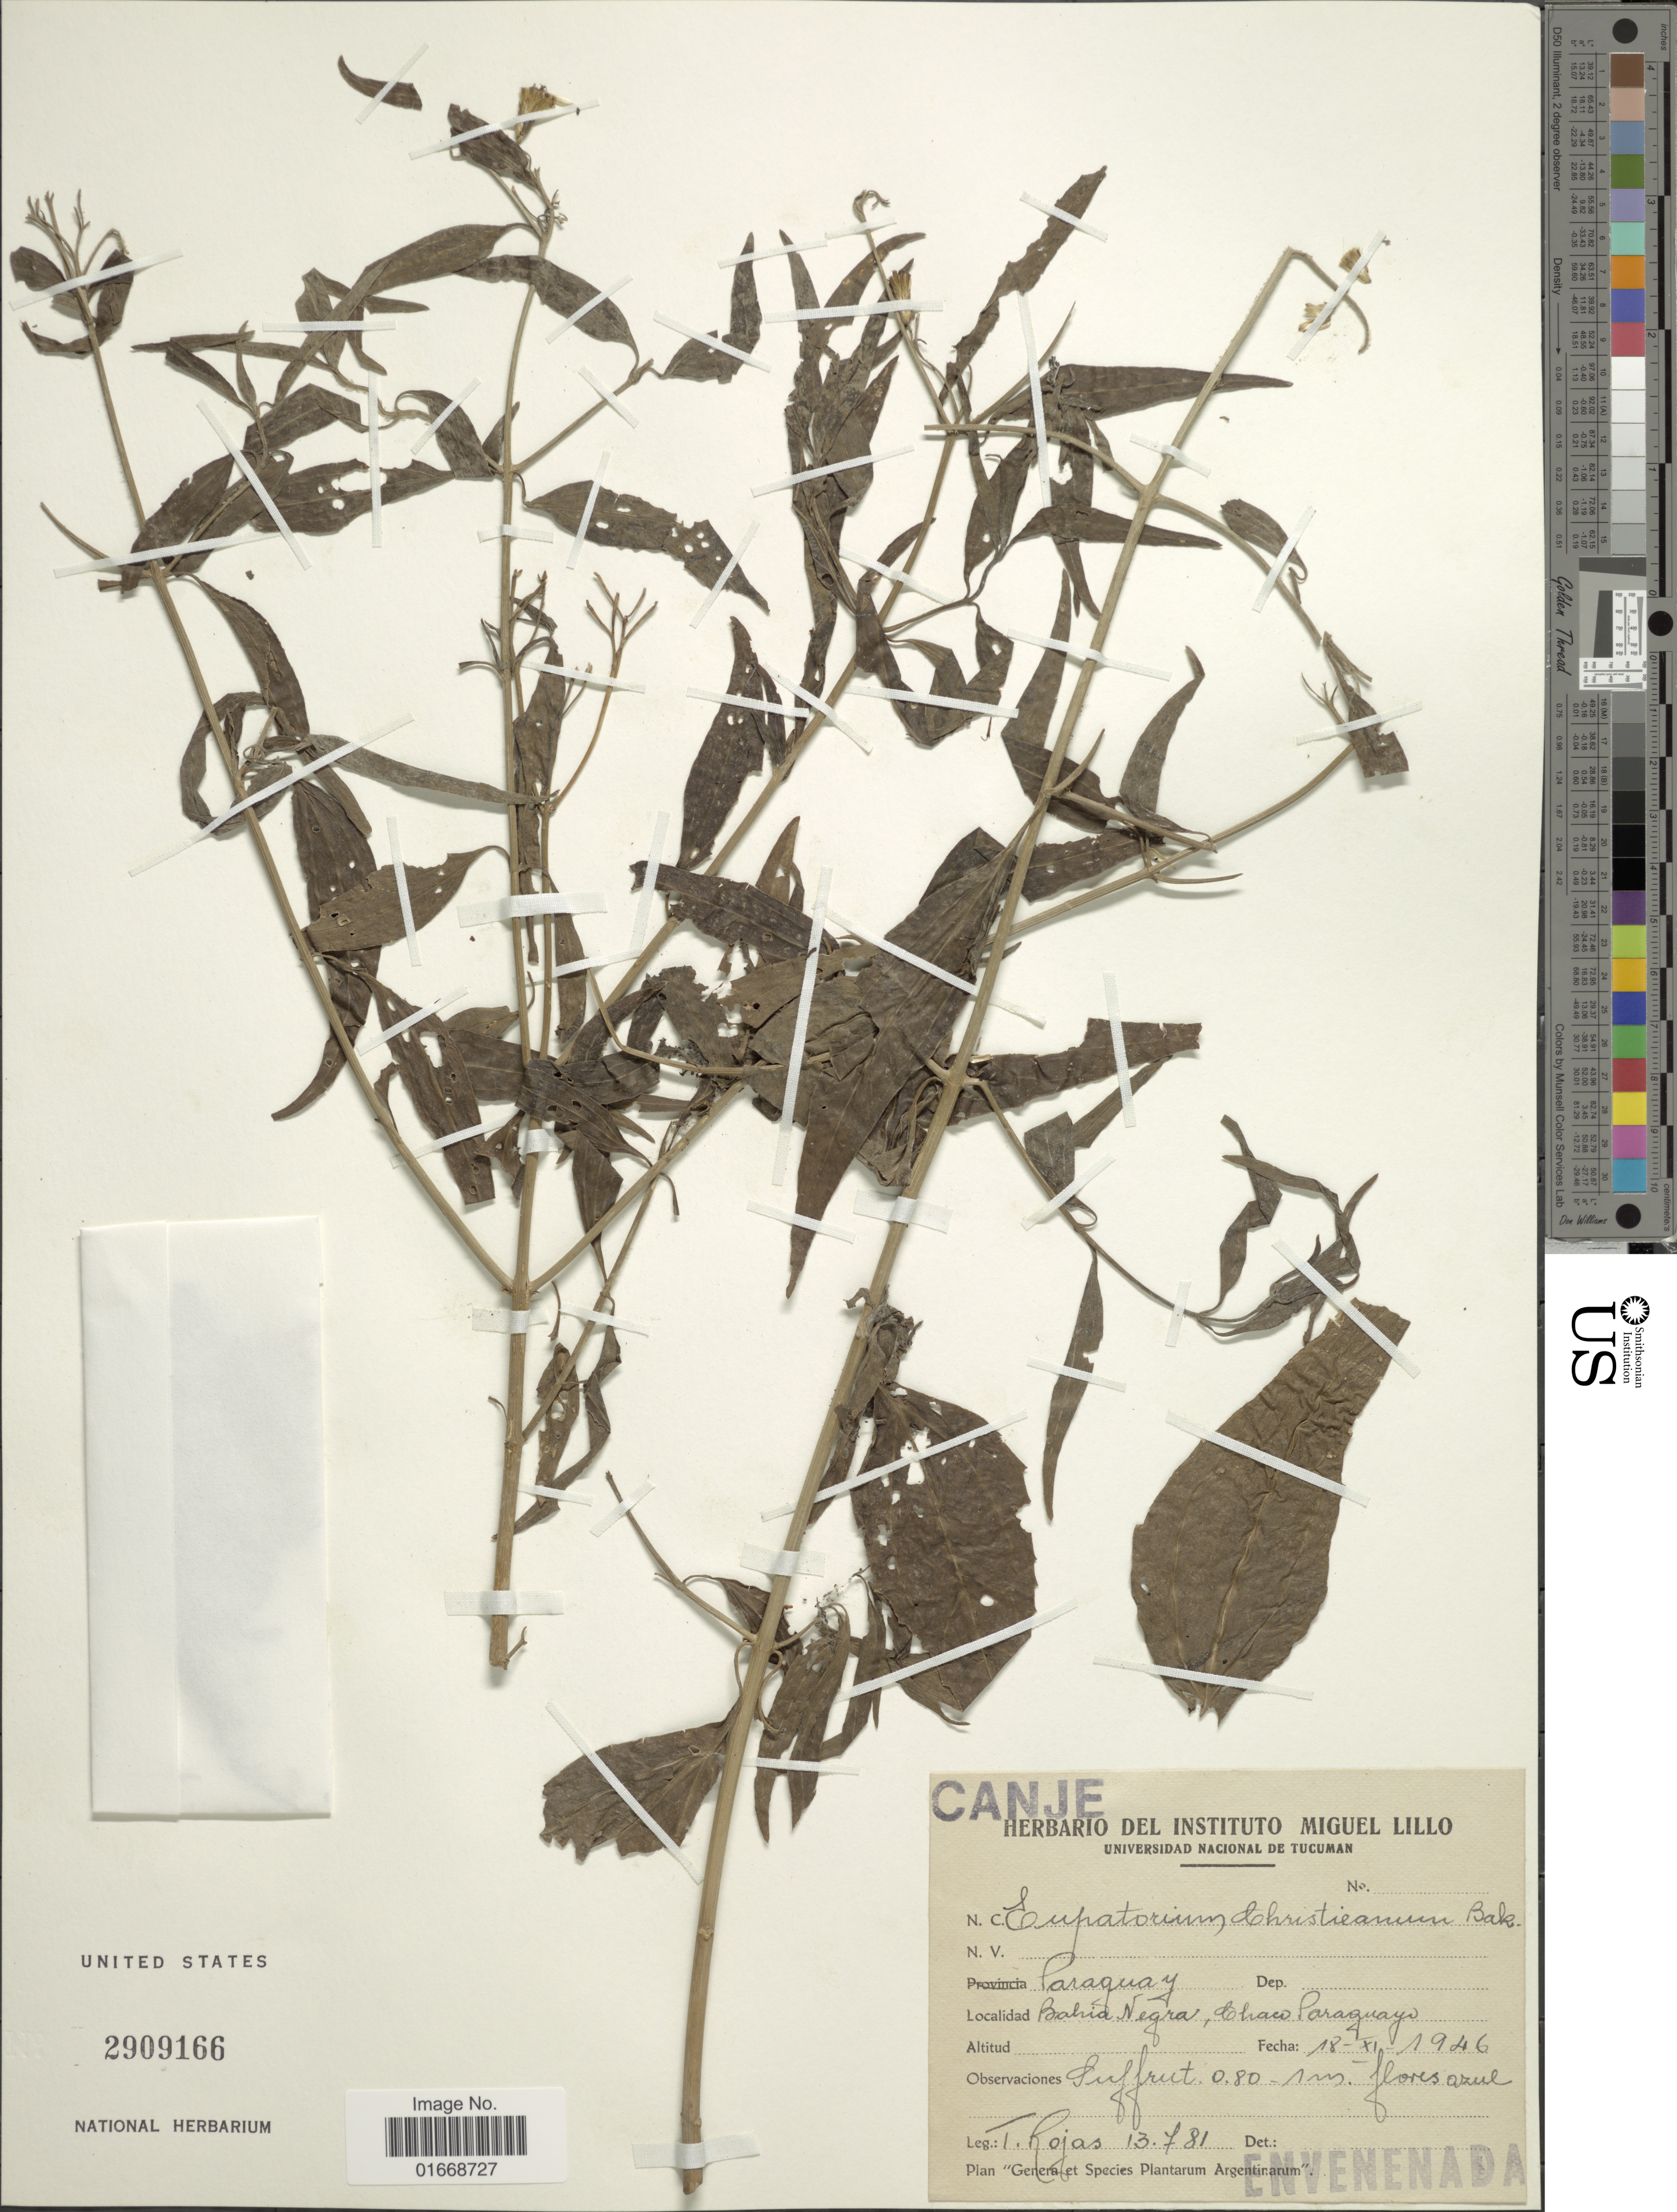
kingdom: Plantae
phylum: Tracheophyta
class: Magnoliopsida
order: Asterales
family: Asteraceae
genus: Chromolaena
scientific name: Chromolaena christieana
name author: (Baker) R.M. King & H. Rob.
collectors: T. Rojas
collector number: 13781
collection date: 1946-11-18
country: Paraguay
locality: Bahia Negra, Chaco Paraguay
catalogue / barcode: US 2909166